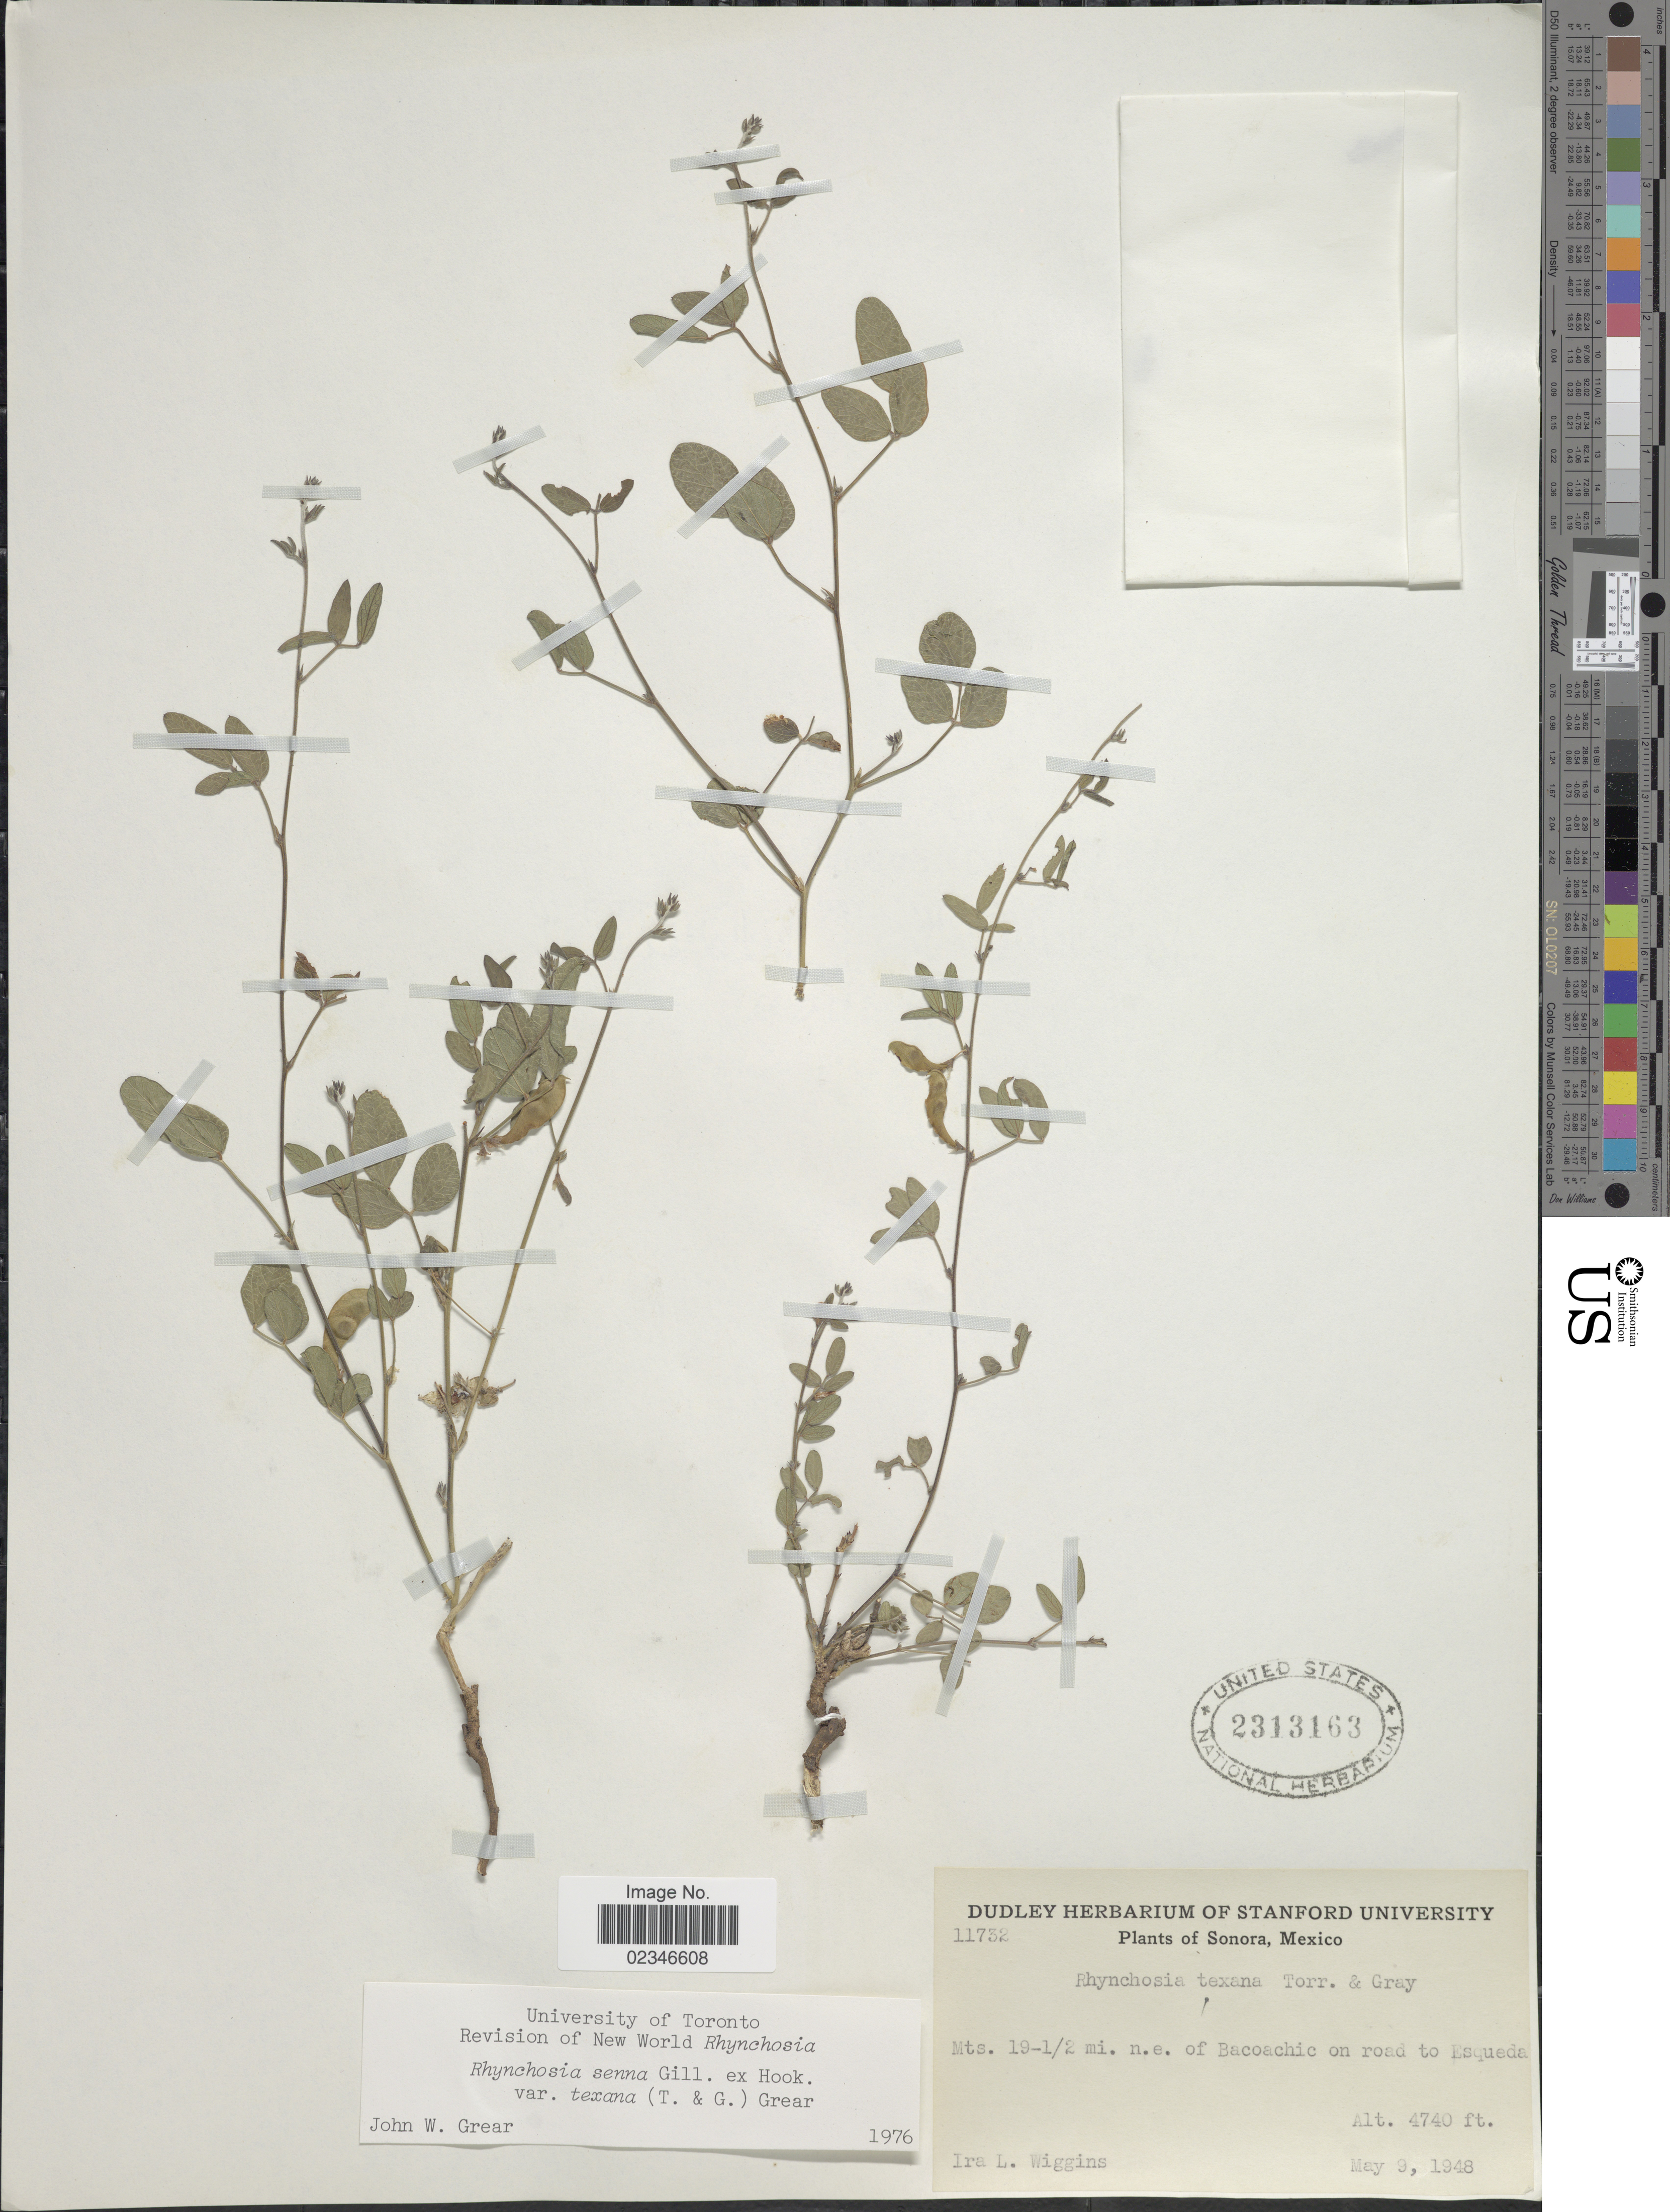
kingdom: Plantae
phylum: Tracheophyta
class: Magnoliopsida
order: Fabales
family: Fabaceae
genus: Rhynchosia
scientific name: Rhynchosia senna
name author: Gillies ex Hook.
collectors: I. L. Wiggins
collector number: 11732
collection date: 1948-05-03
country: Mexico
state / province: Sonora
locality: Mts. 19-½. mi. n.e. of Bacoachic on road to Esqueda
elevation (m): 1445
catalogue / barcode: US 2313163